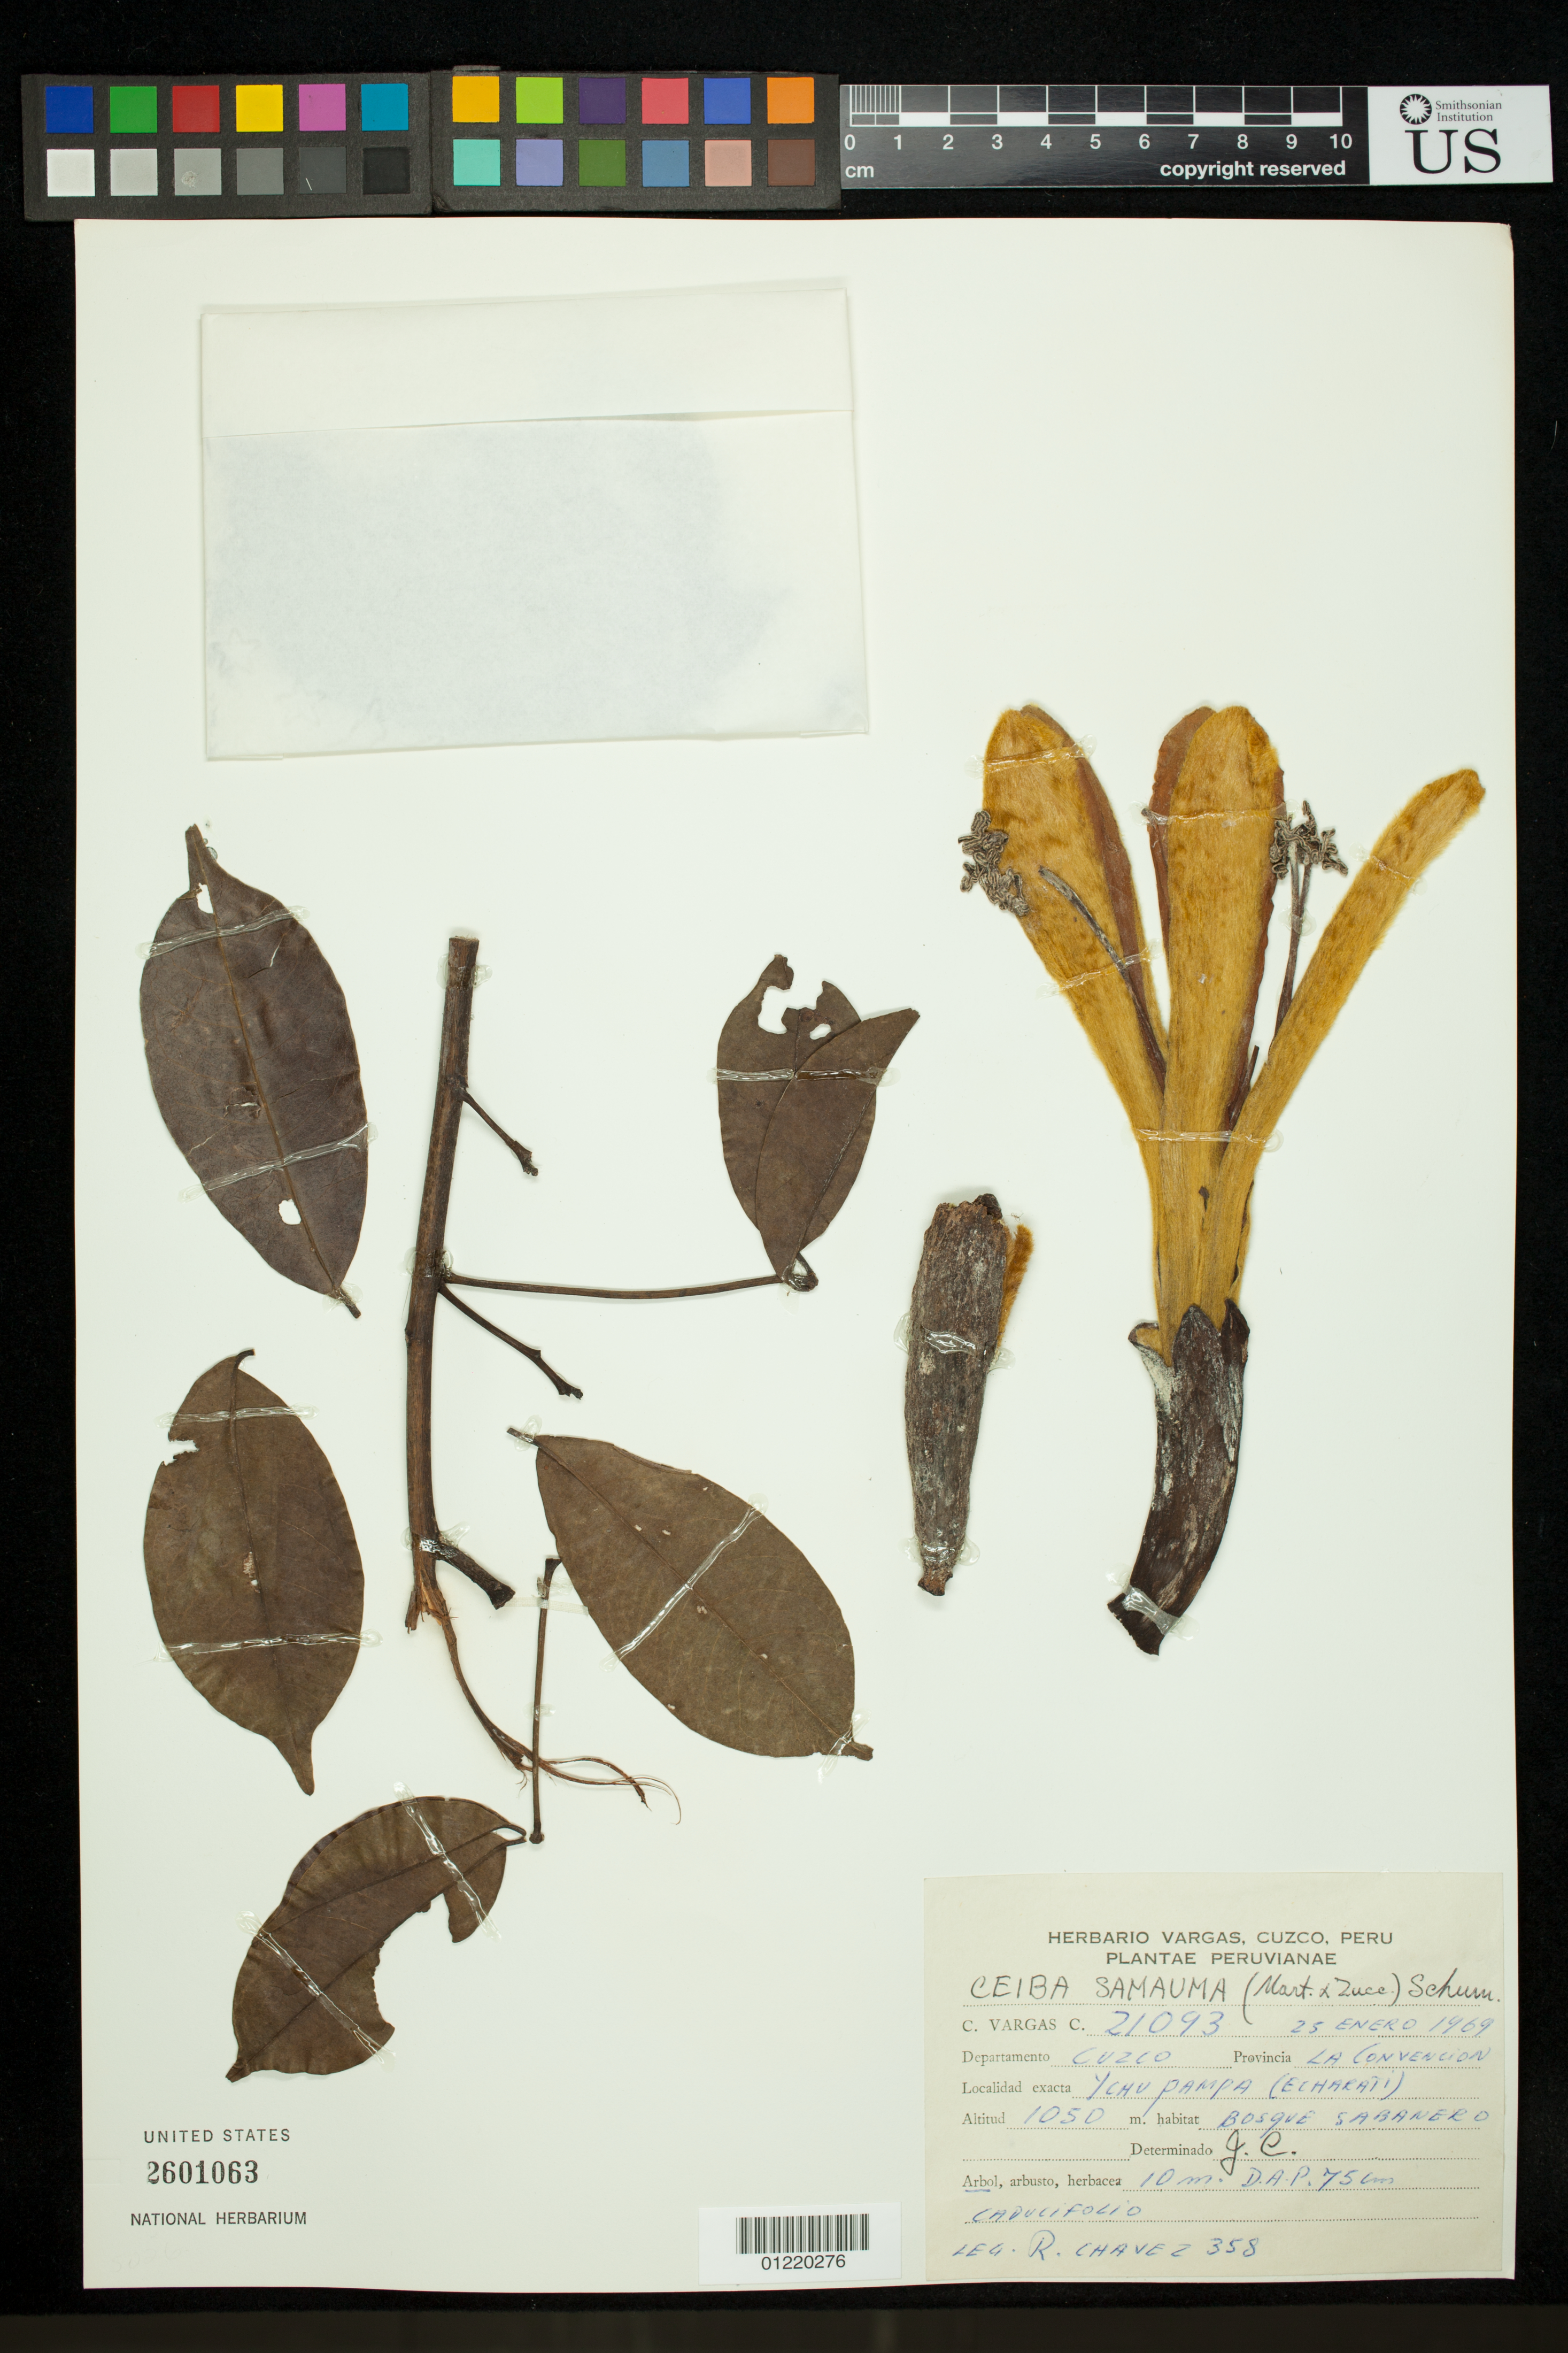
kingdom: Plantae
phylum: Tracheophyta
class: Magnoliopsida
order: Malvales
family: Malvaceae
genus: Ceiba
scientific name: Ceiba samauma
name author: (Mart.) K. Schum.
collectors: R. Chávez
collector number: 358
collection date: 1969-01-25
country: Peru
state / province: Cusco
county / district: La Convención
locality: Ychupampa (Echarati)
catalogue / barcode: US 2601063